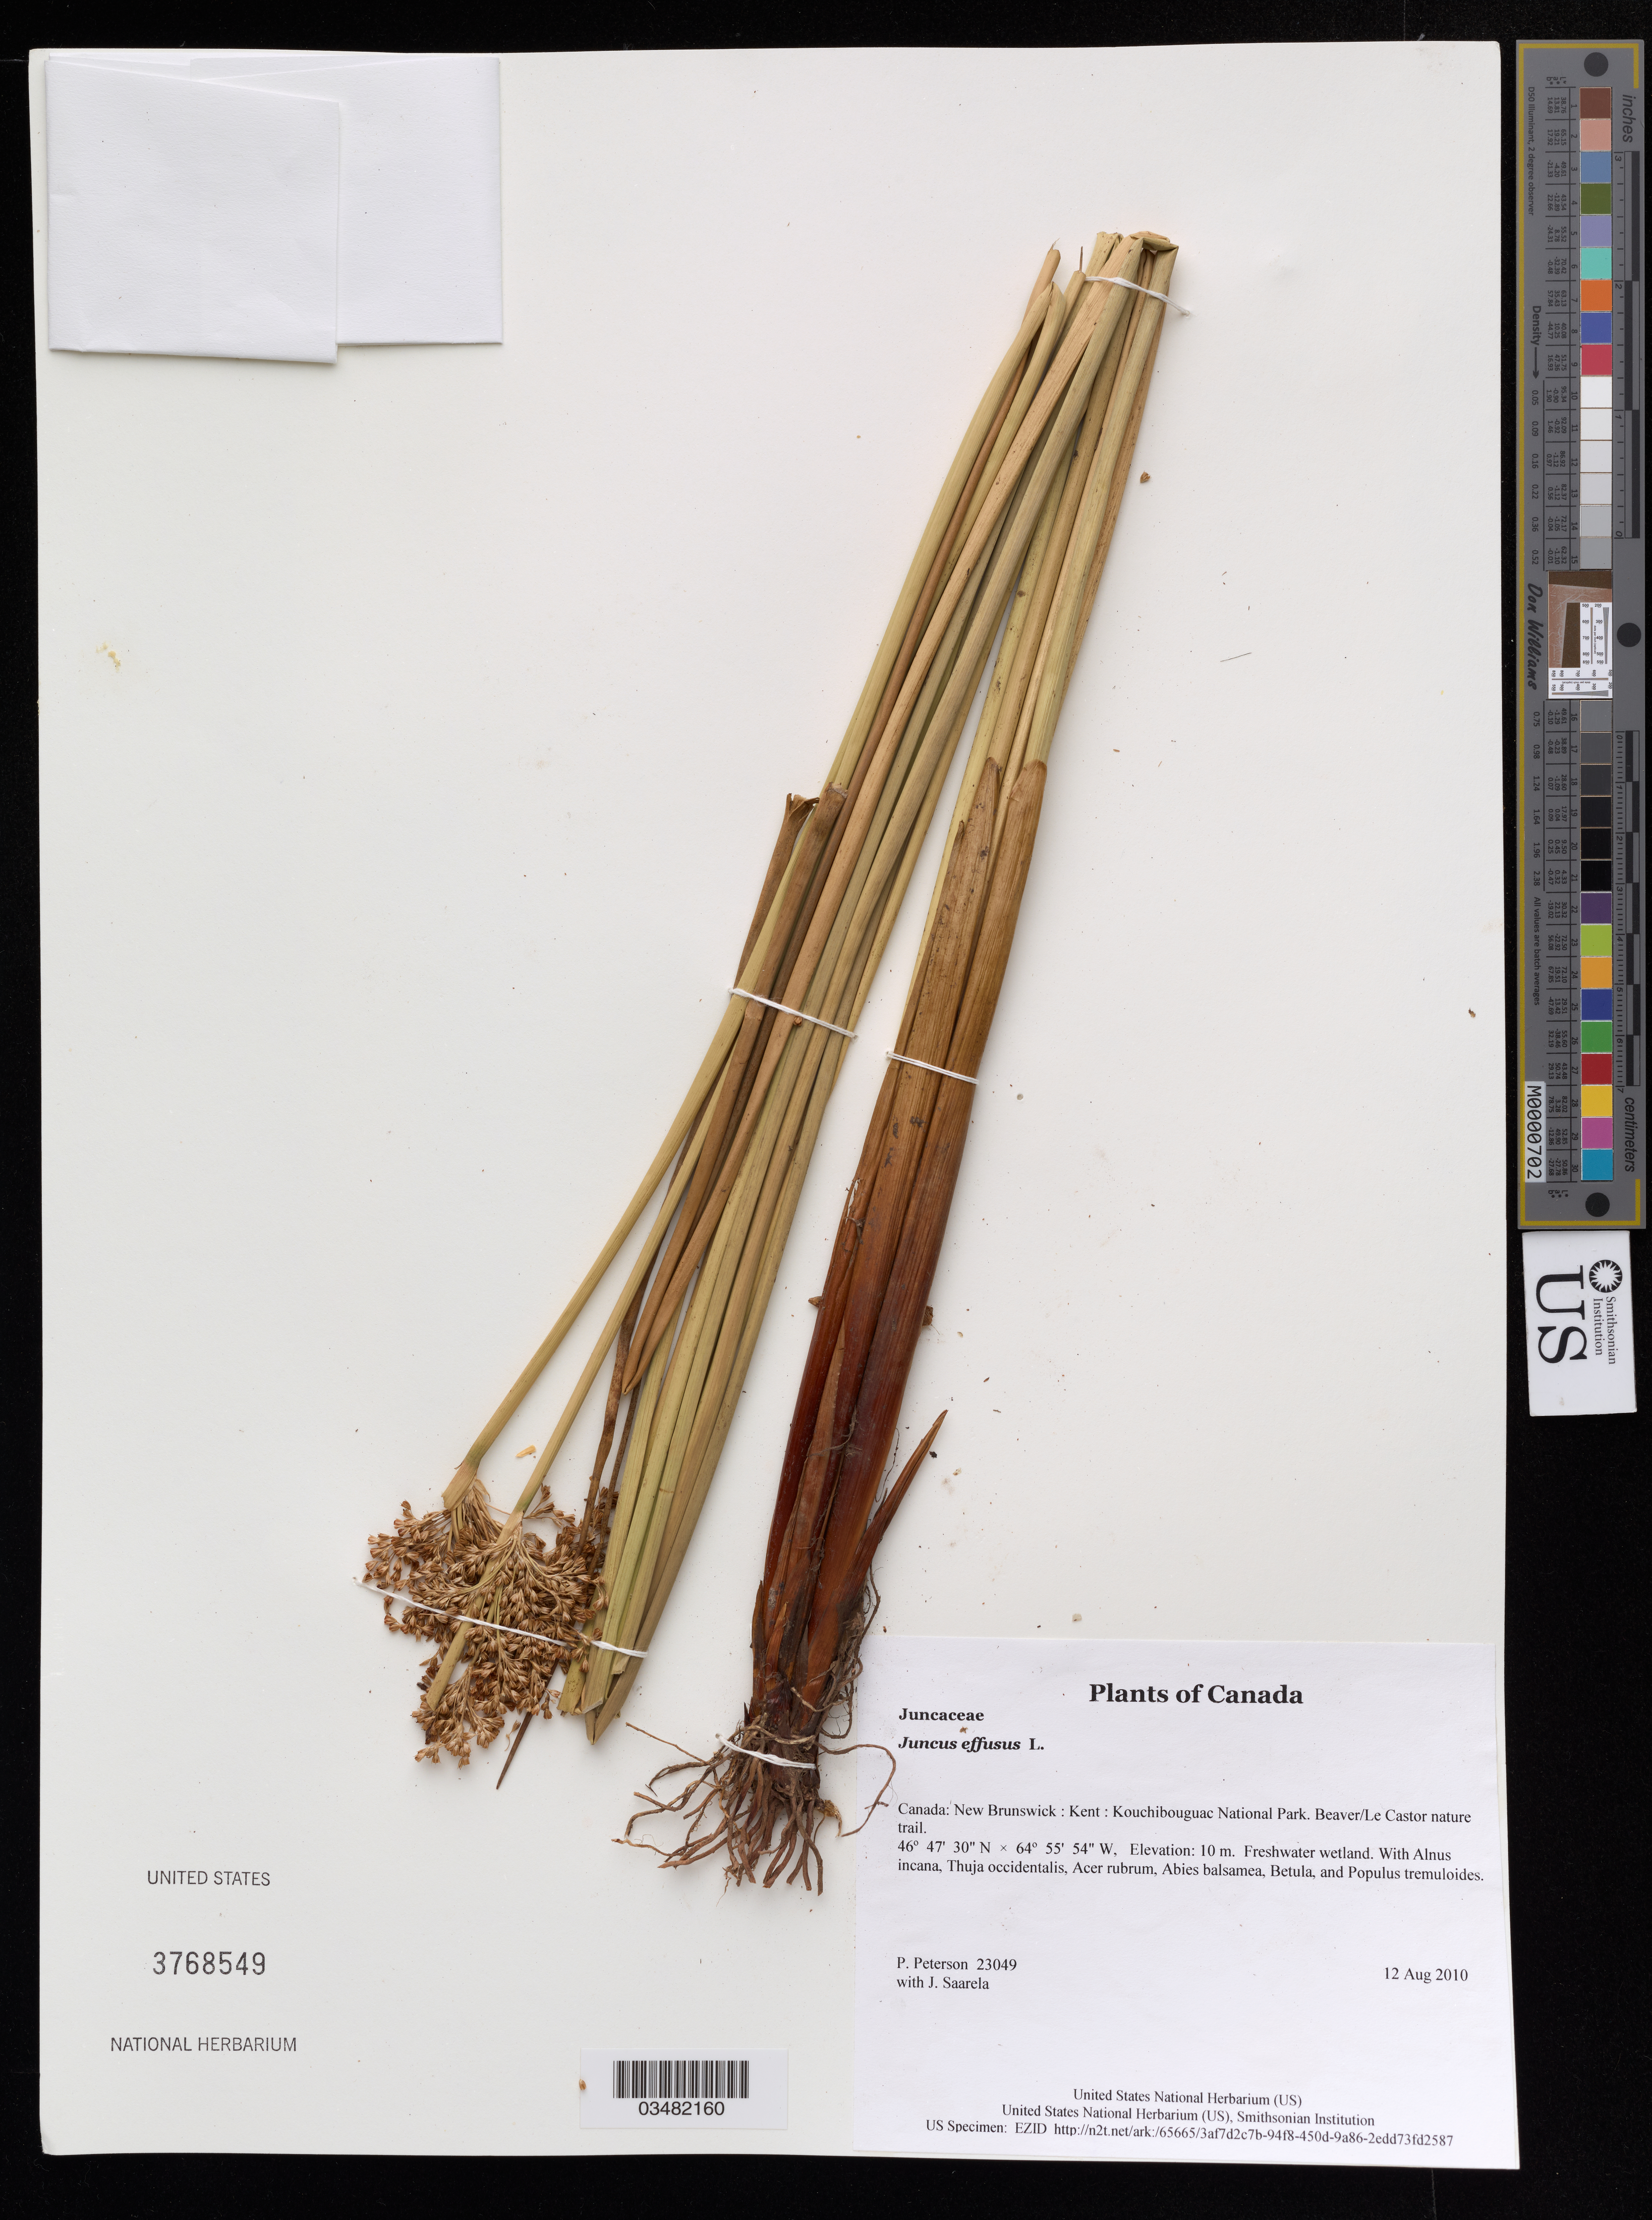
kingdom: Plantae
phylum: Tracheophyta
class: Liliopsida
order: Poales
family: Juncaceae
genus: Juncus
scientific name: Juncus effusus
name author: L.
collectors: P. M. Peterson & J. Saarela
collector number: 23049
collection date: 2010-08-12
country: Canada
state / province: New Brunswick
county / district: Kent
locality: Kouchibouguac National Park. Beaver/Le Castor nature trail.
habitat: Freshwater wetland.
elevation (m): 10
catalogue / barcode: US 3768549